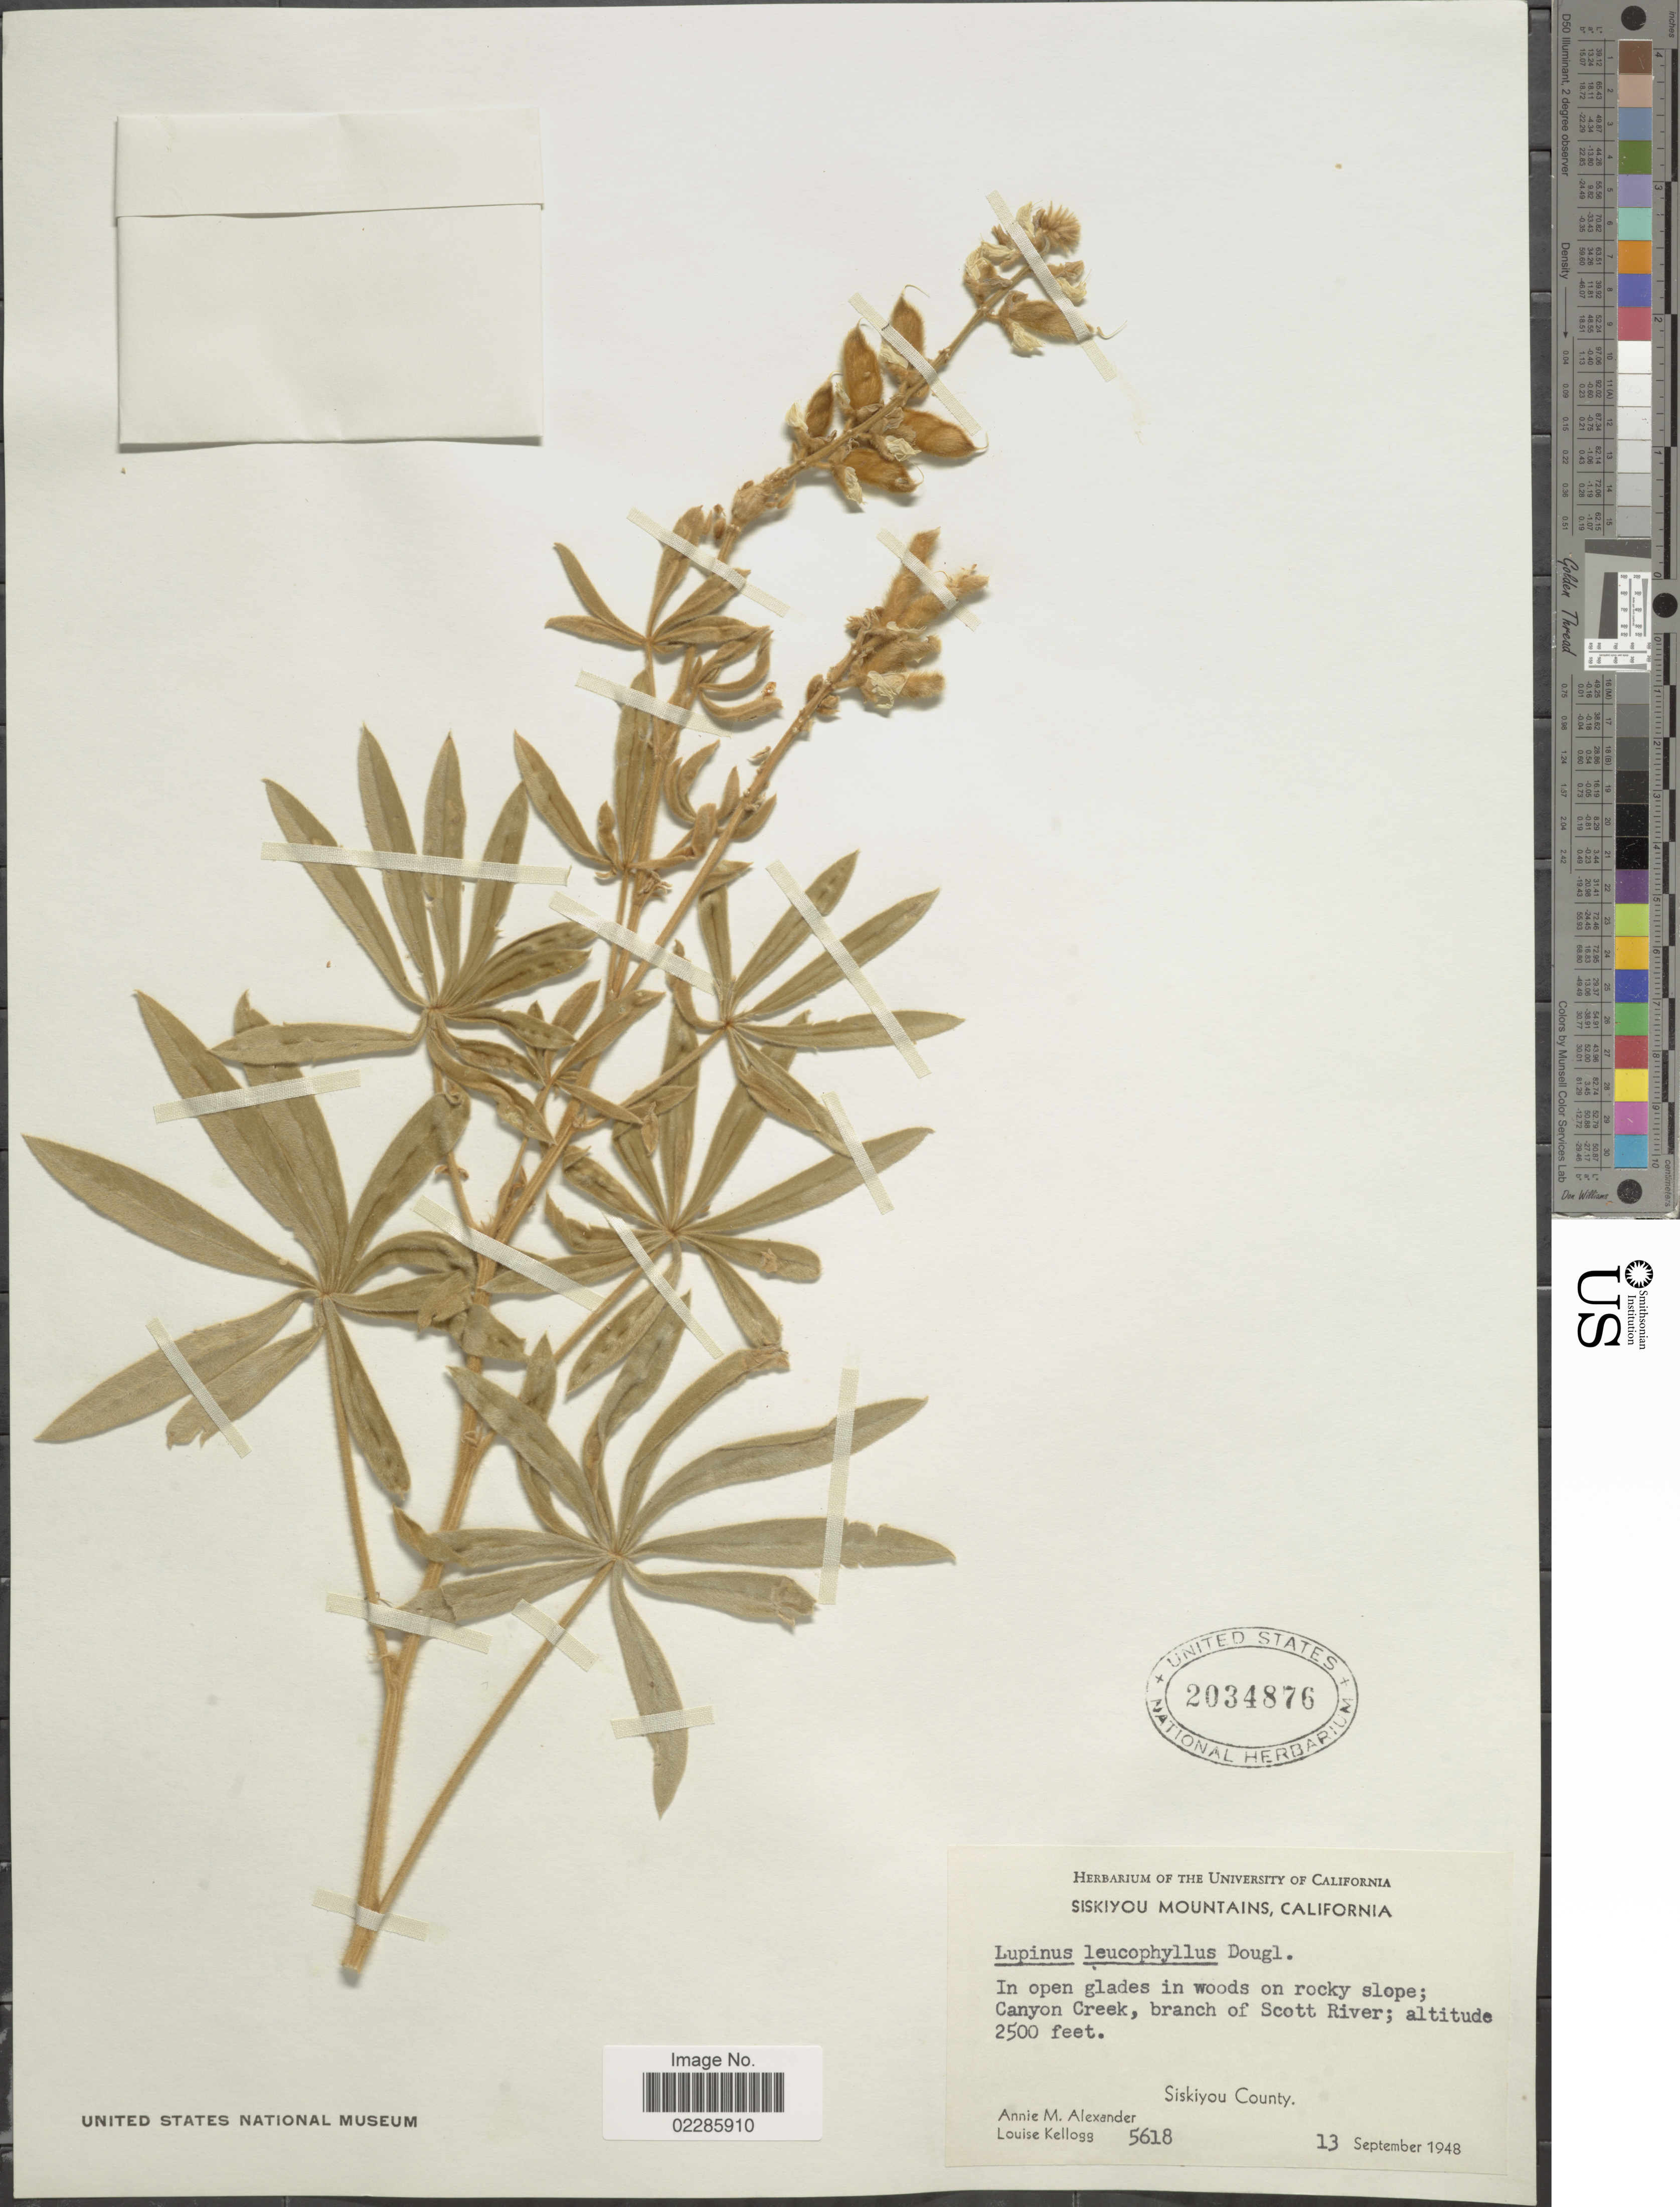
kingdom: Plantae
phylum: Tracheophyta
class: Magnoliopsida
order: Fabales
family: Fabaceae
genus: Lupinus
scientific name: Lupinus leucophyllus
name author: Douglas ex Lindl.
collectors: A. M. Alexander & L. Kellogg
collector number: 5618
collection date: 1948-09-13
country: United States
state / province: California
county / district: Siskiyou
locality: Siskiyou Mountains, In open glades in woods on rocky slope; Canyon Creek, branch of Scott River, Siskiyou County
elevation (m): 762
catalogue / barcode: US 2034876